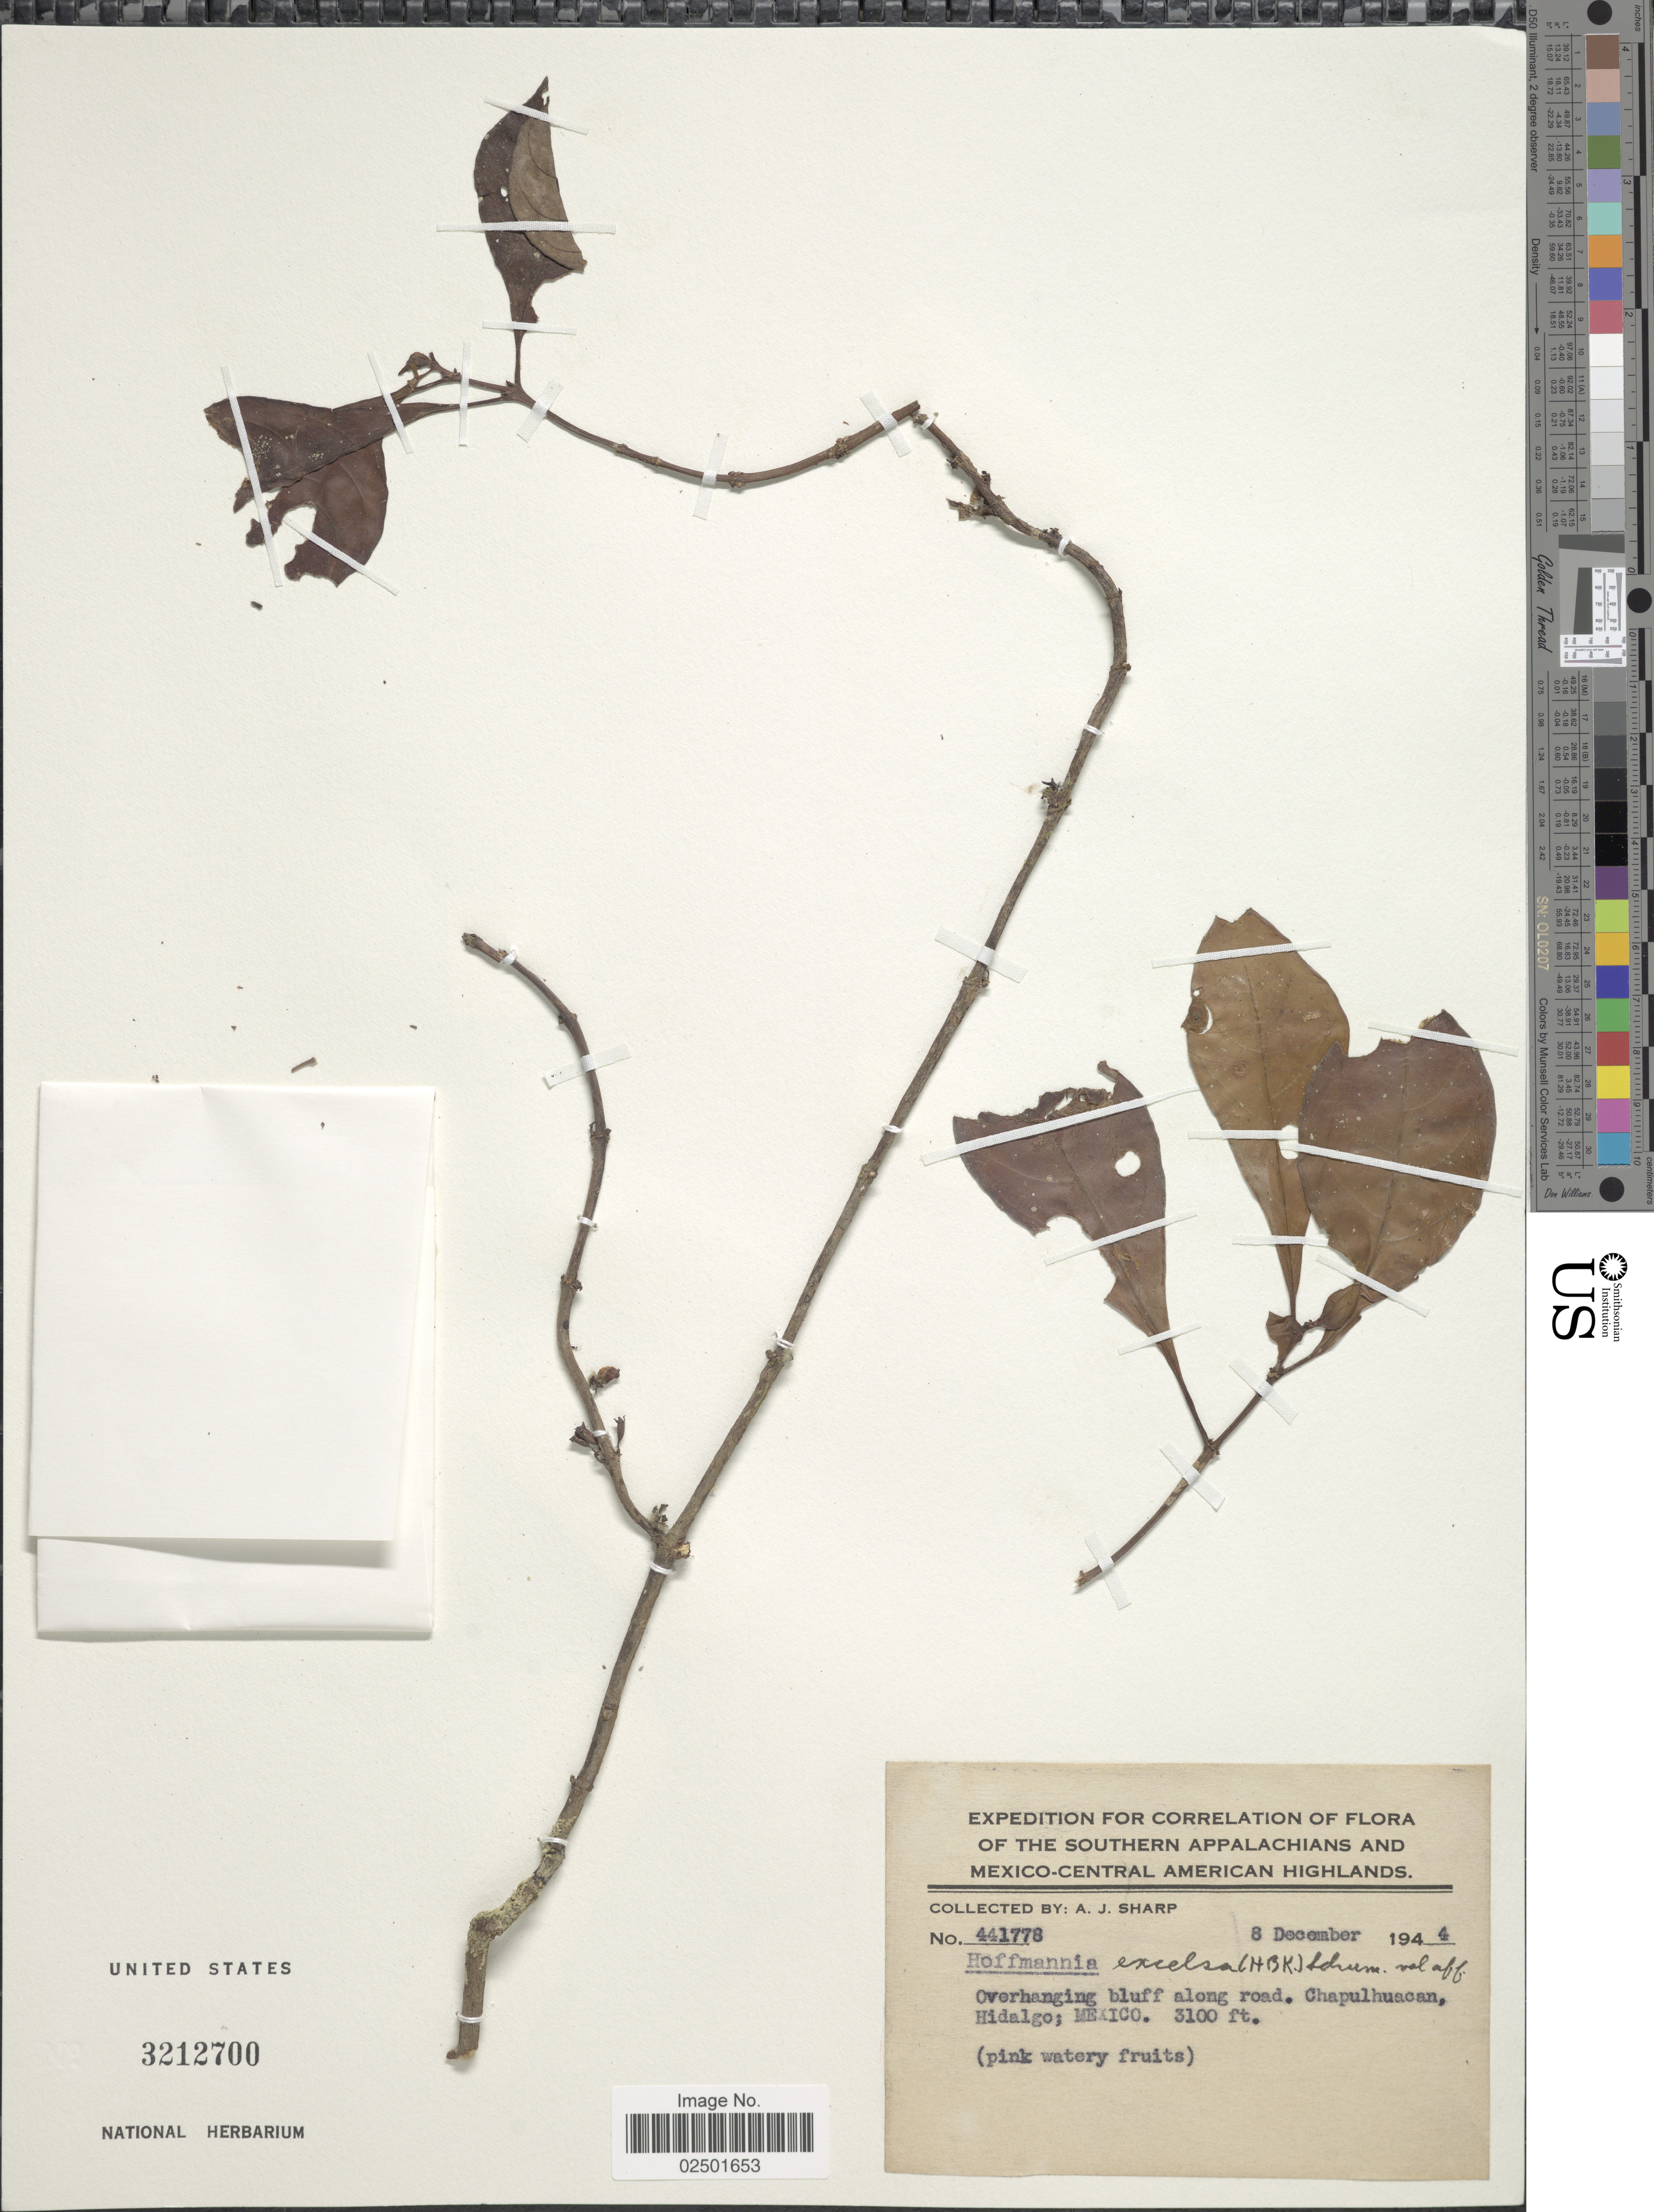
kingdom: Plantae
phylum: Tracheophyta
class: Magnoliopsida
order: Gentianales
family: Rubiaceae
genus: Hoffmannia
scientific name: Hoffmannia excelsa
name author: (Kunth) K. Schum.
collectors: A. J. Sharp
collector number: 441778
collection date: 1944-12-08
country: Mexico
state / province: Hidalgo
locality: The Southern Appalachians and Mexico-Central American Highlands, Overhanging bluff along road. Chapulhuacan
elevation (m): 945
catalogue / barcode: US 3212700